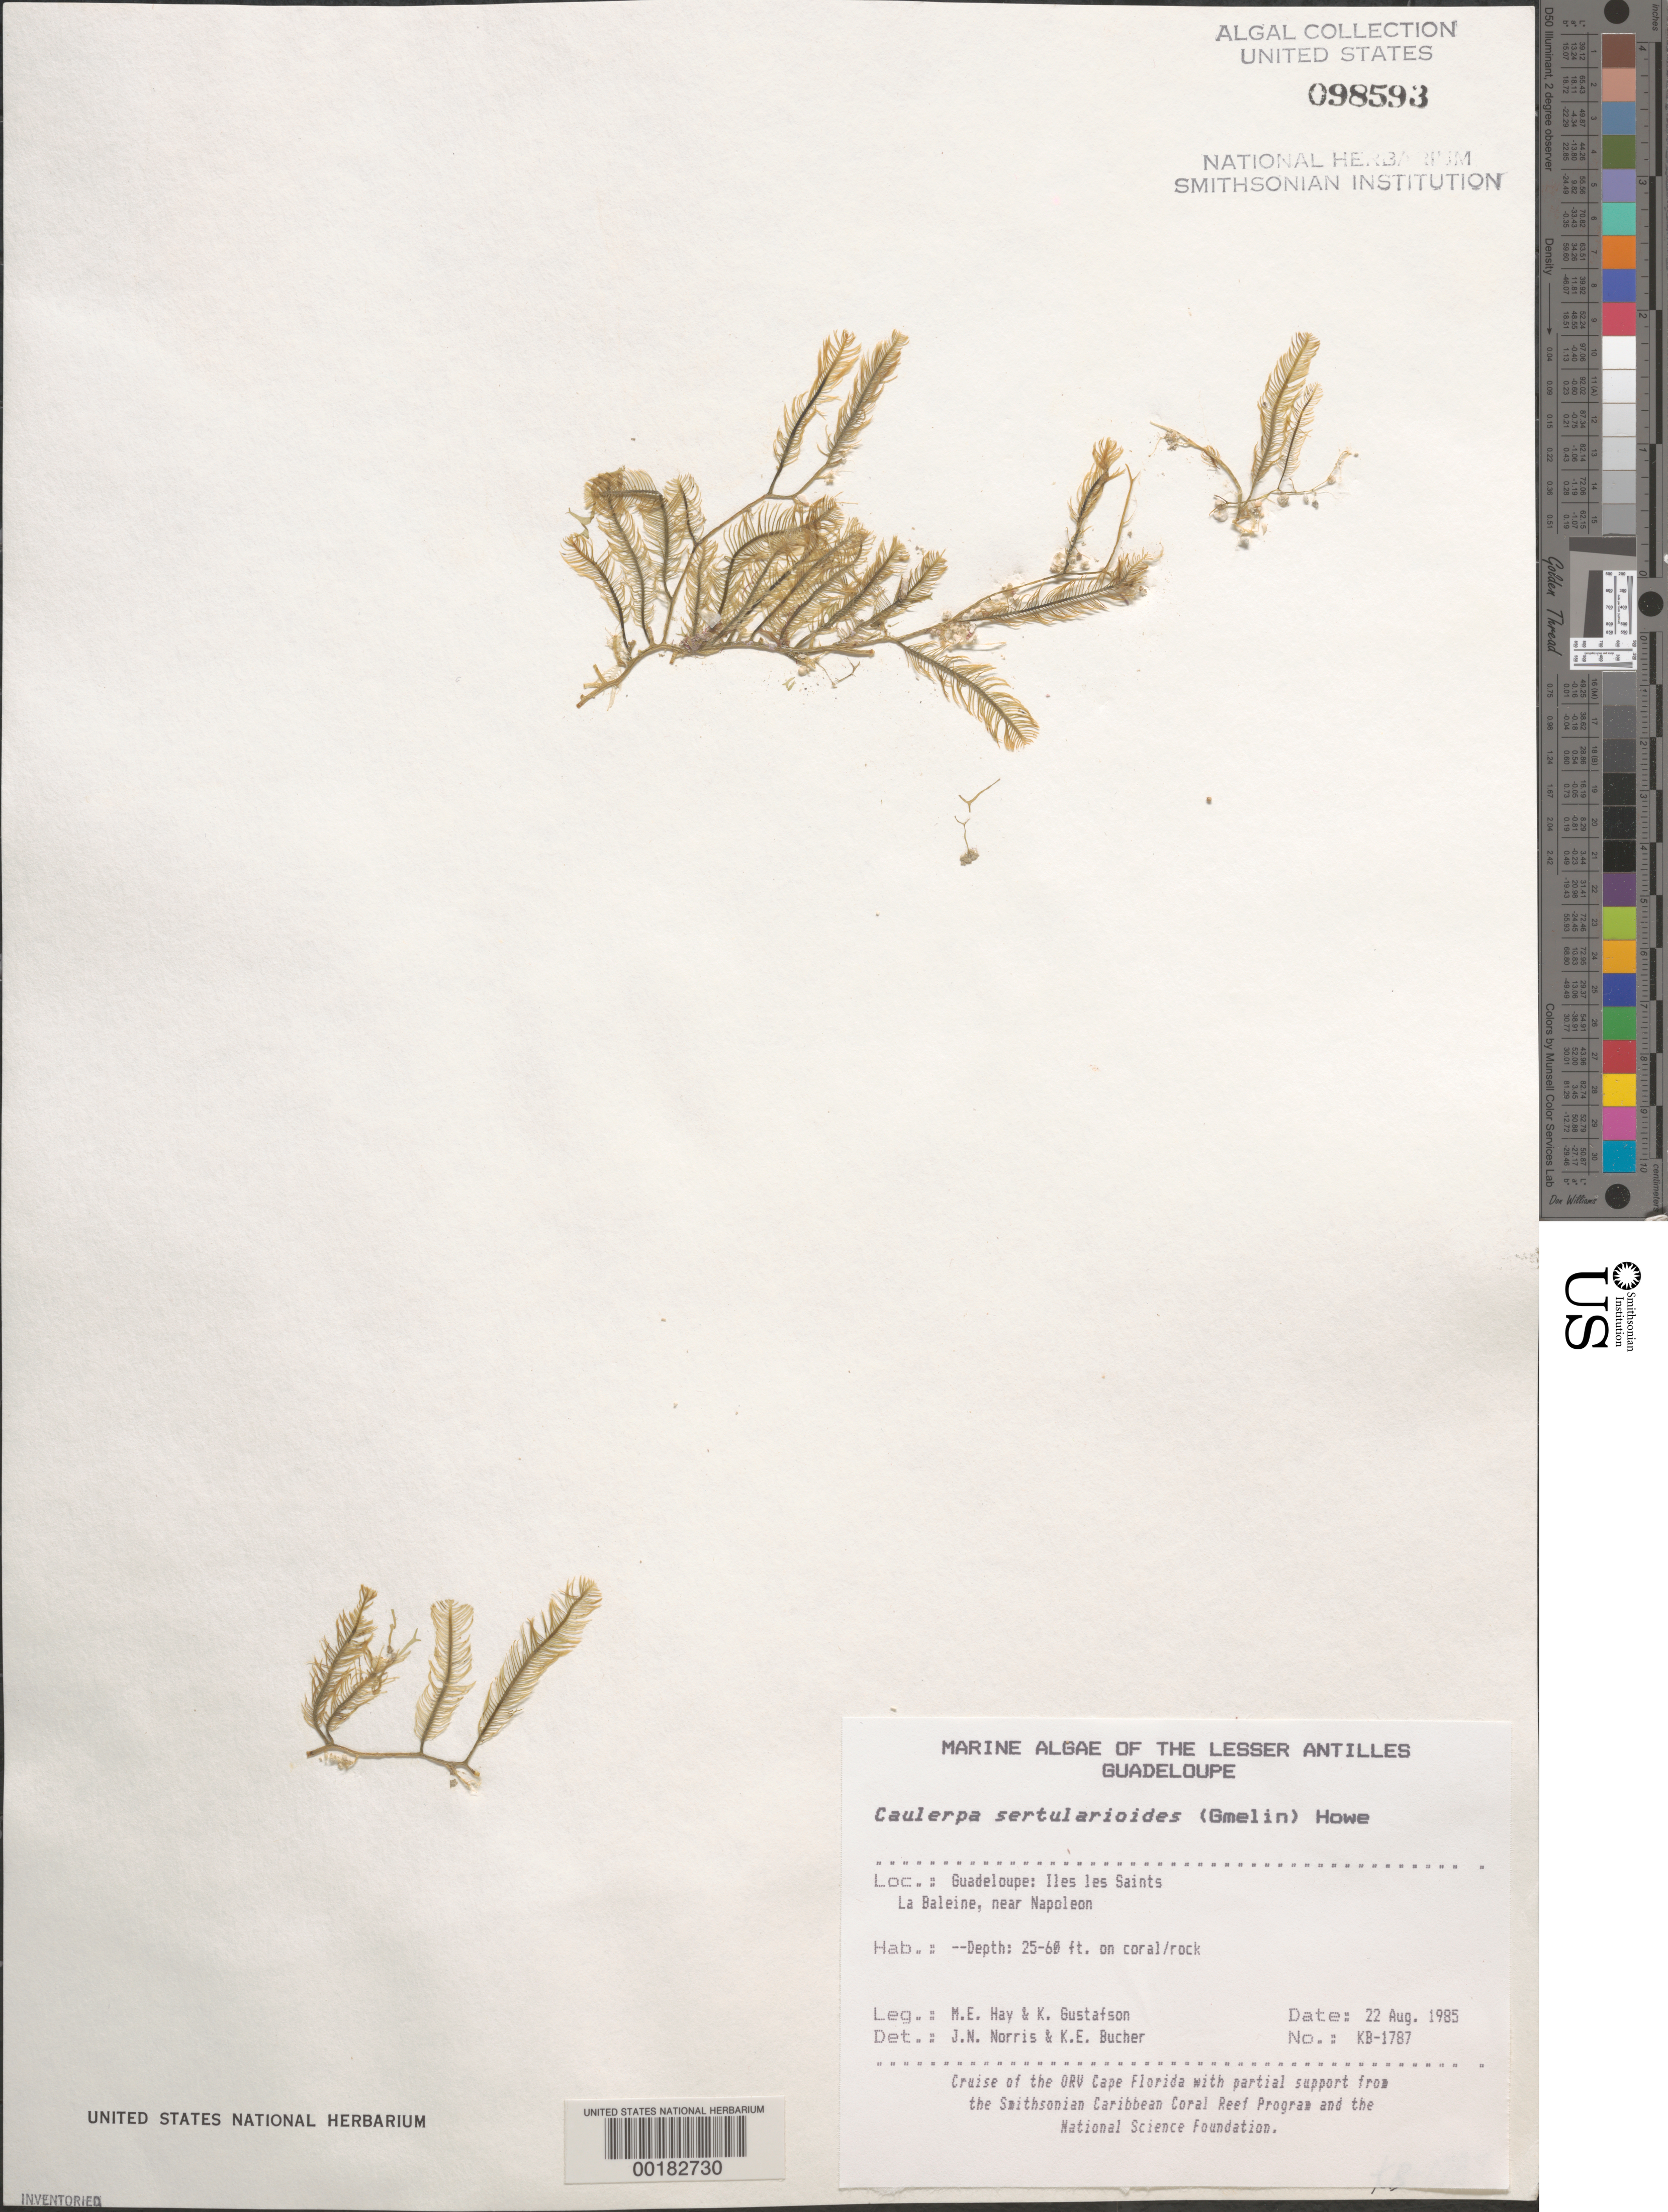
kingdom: Plantae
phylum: Chlorophyta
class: Ulvophyceae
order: Bryopsidales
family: Caulerpaceae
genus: Caulerpa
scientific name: Caulerpa sertularioides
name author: (S.G. Gmel.) M. Howe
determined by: Norris, J. N.; Bucher, K. E.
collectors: M. E. Hay & K. Gustafson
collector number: KB-1787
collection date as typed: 22 Aug 1985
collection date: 1985-08-22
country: Guadeloupe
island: Iles des Saintes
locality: La Baleine, near Fort Napoleon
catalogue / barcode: US 98593